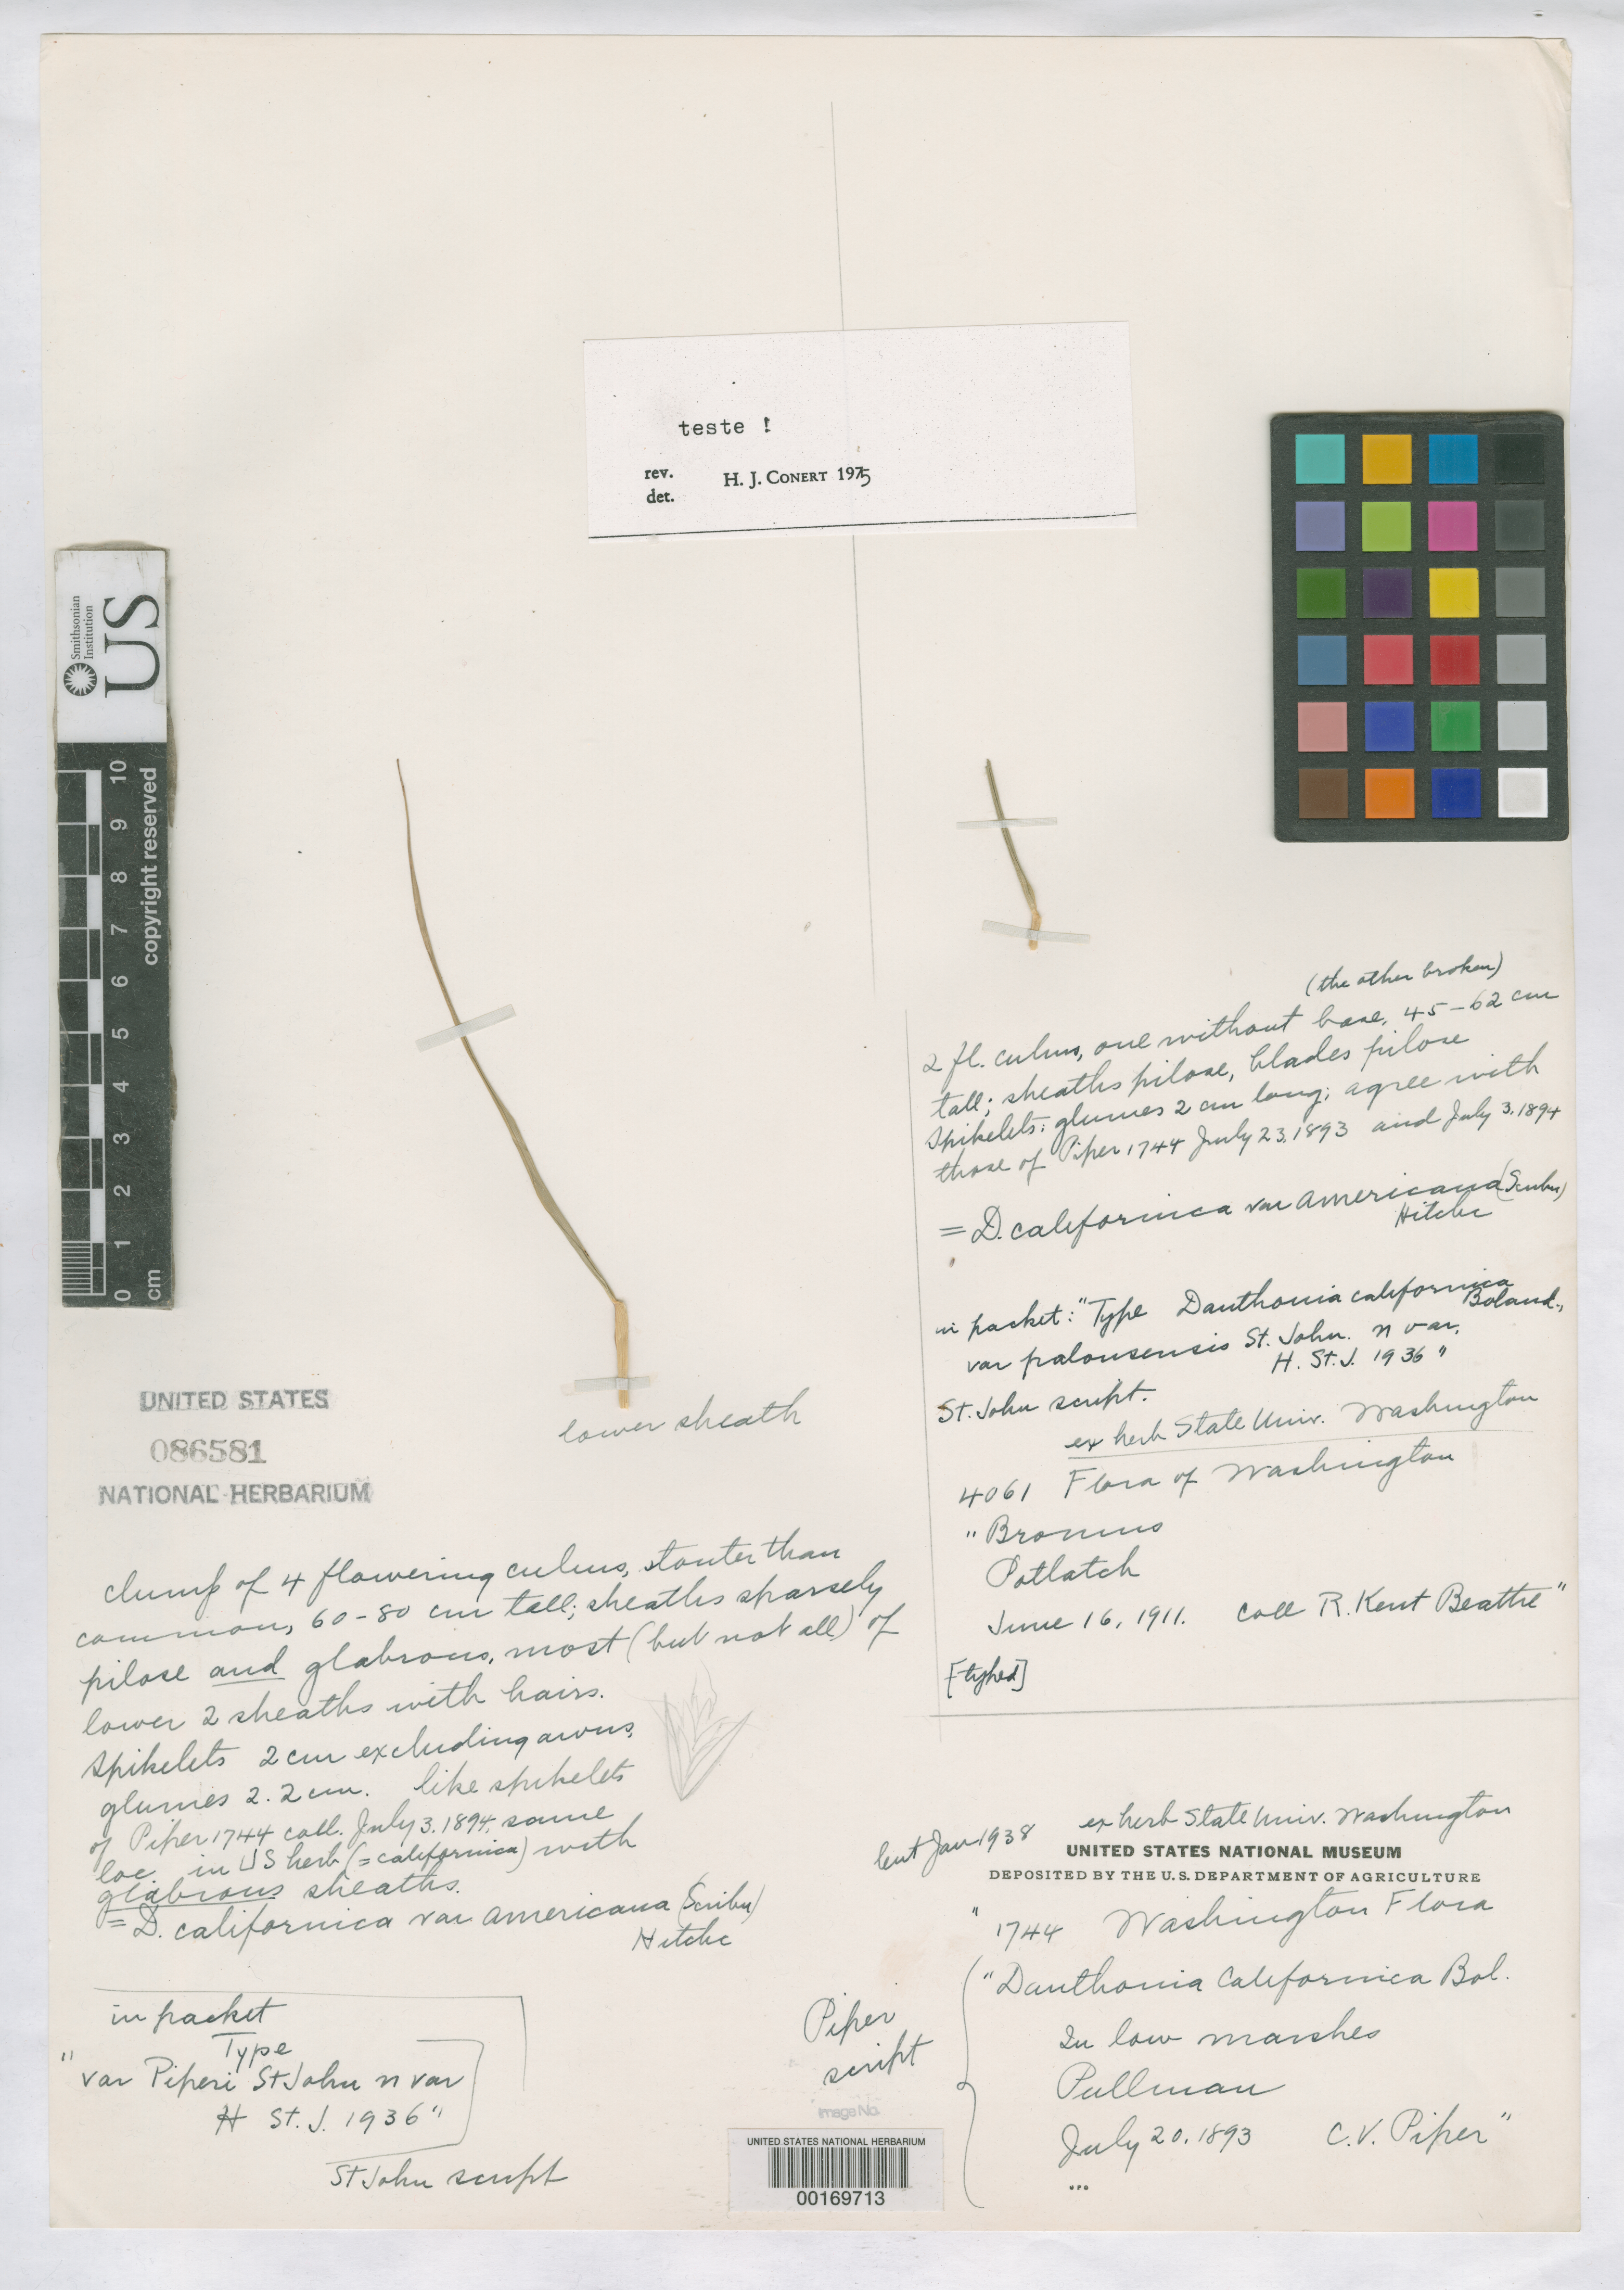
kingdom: Plantae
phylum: Tracheophyta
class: Liliopsida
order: Poales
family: Poaceae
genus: Danthonia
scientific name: Danthonia californica var. piperi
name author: H. St. John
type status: Type Fragment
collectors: C. V. Piper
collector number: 1744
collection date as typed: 03 Jul 1894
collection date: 1894-07-03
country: United States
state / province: Washington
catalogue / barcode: US 86581-2